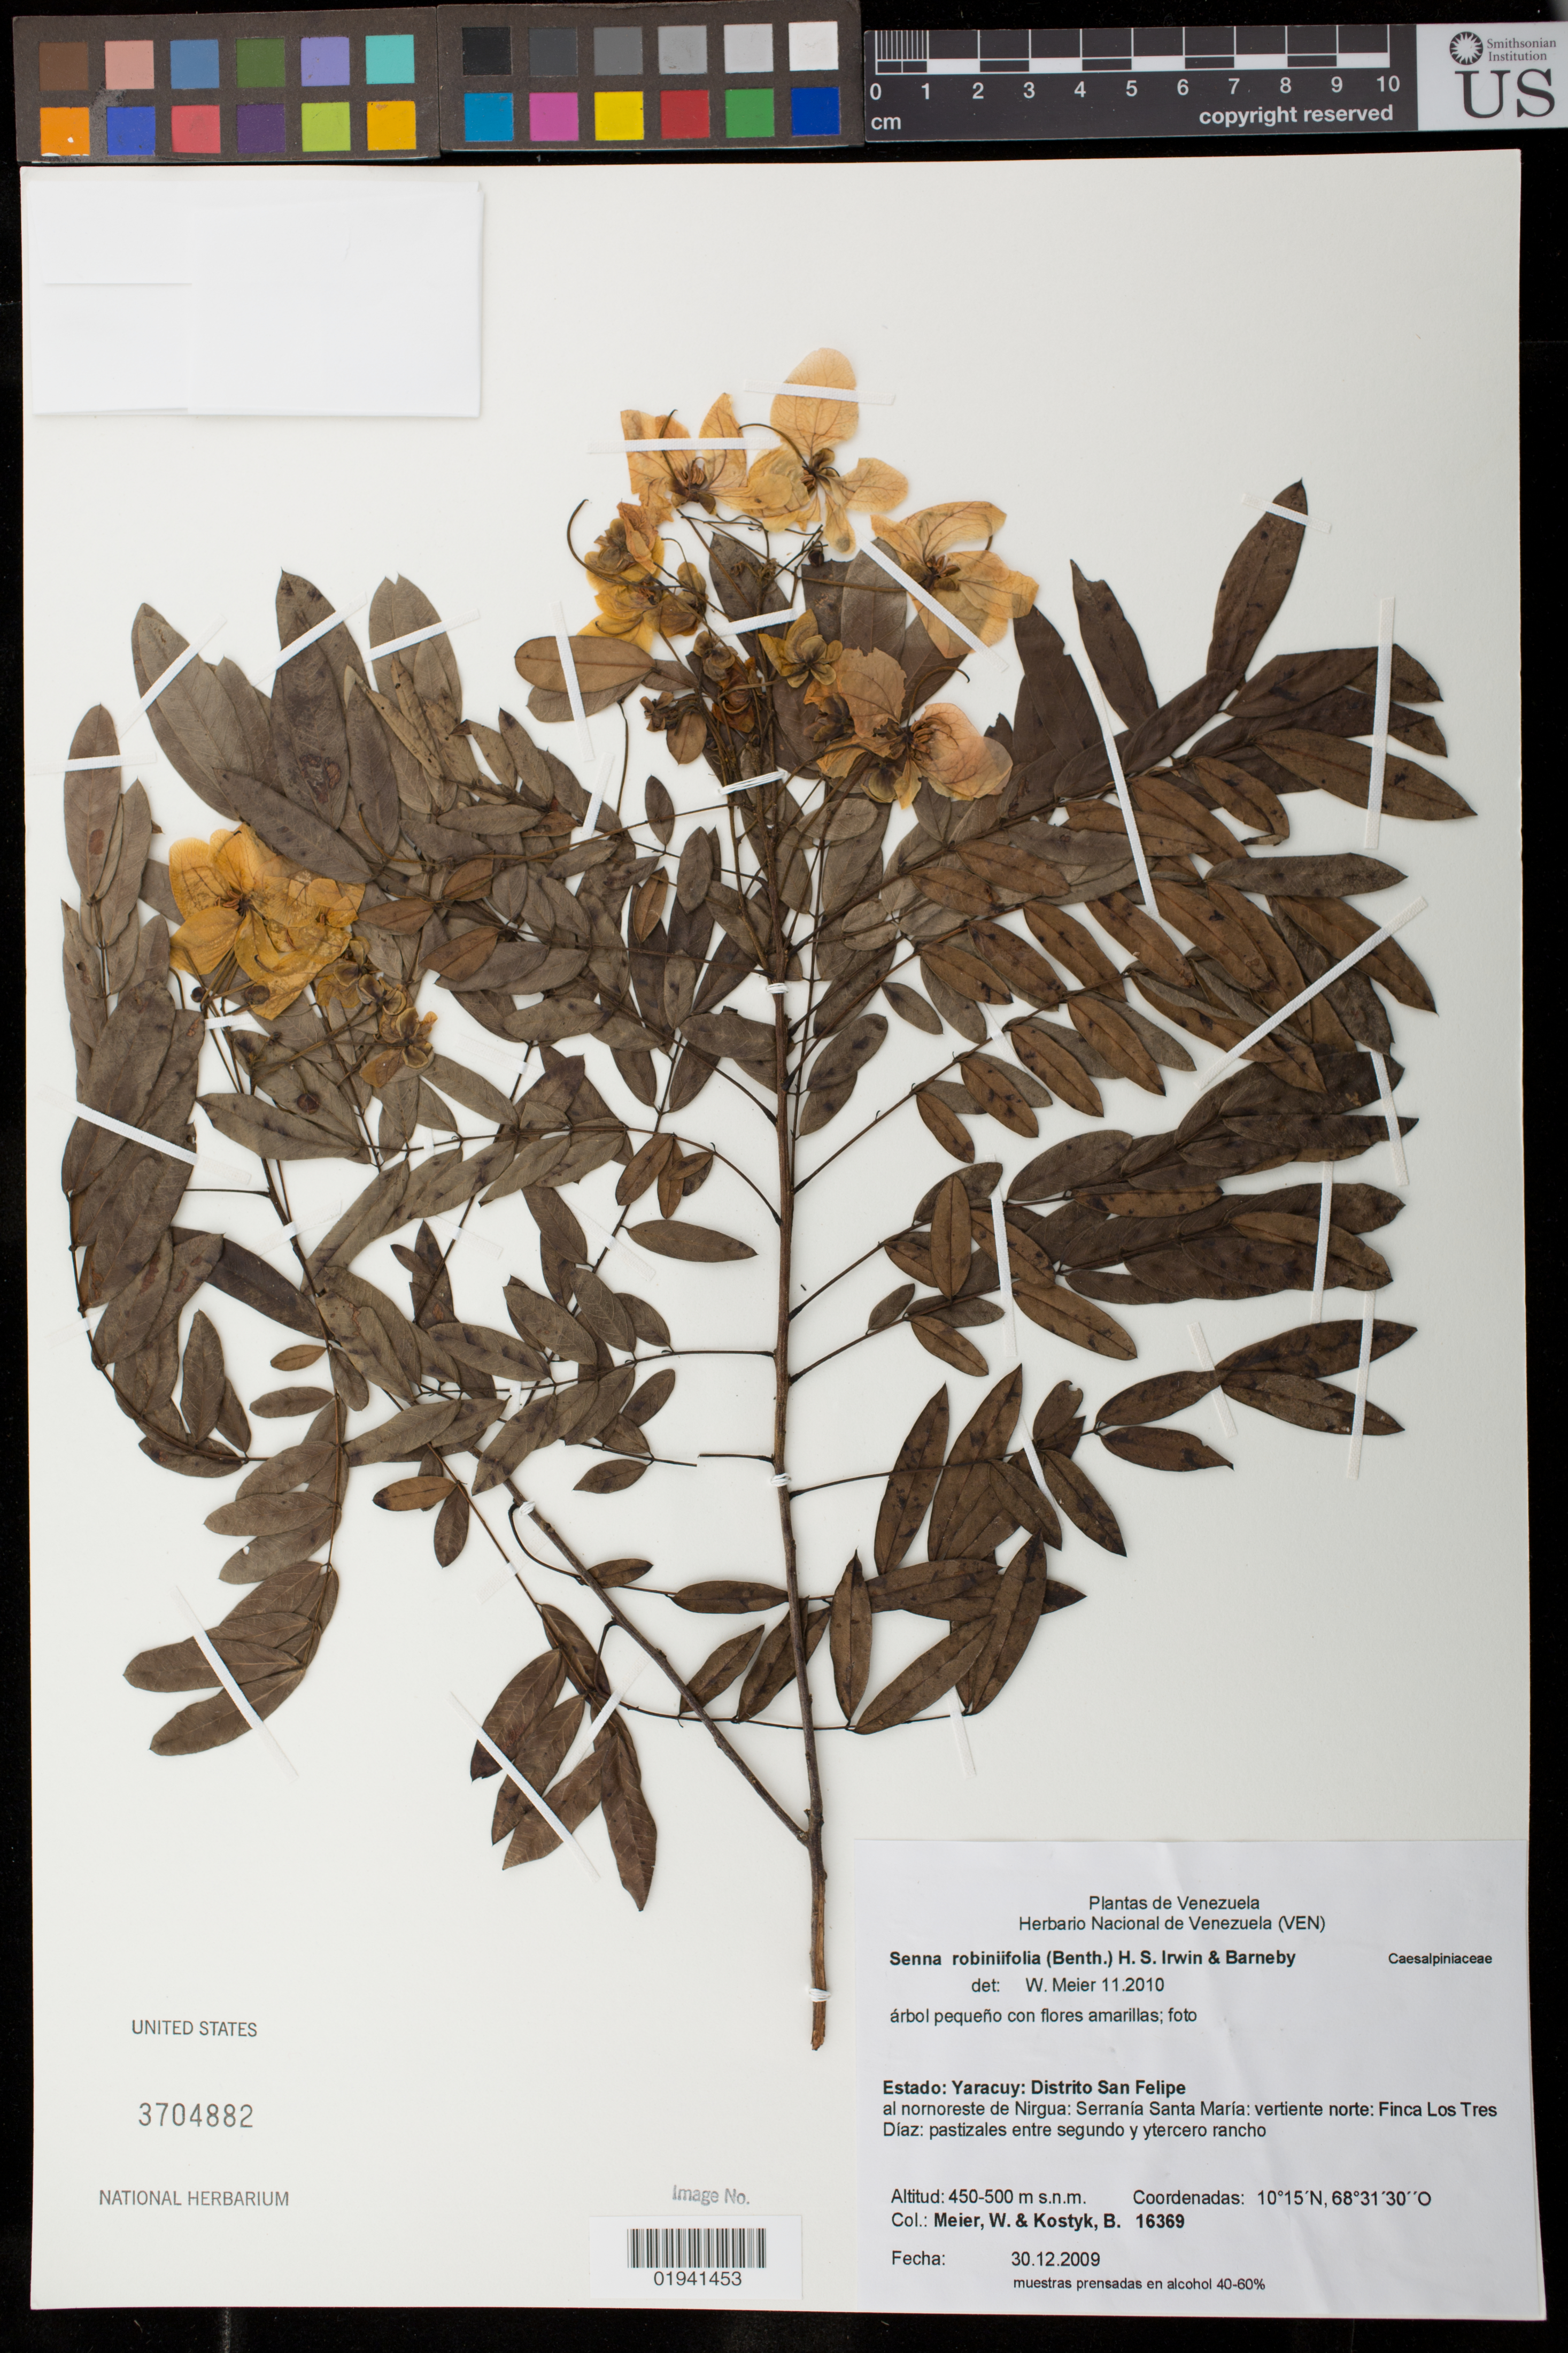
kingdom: Plantae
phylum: Tracheophyta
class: Magnoliopsida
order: Fabales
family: Fabaceae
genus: Senna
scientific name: Senna robiniifolia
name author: (Benth.) H.S. Irwin & Barneby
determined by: Meier, Winfried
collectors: W. Meier & B. Kostyk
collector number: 16369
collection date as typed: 30.12.2009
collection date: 2009-12-30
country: Venezuela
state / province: Yaracuy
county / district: San Felipe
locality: al noroeste de Nirgua, Serrania Santa Maria: vertiente norte: Finca Los Tres Diaz: pastizales entre segundo y tercero rancho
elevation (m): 450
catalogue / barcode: US 3704882